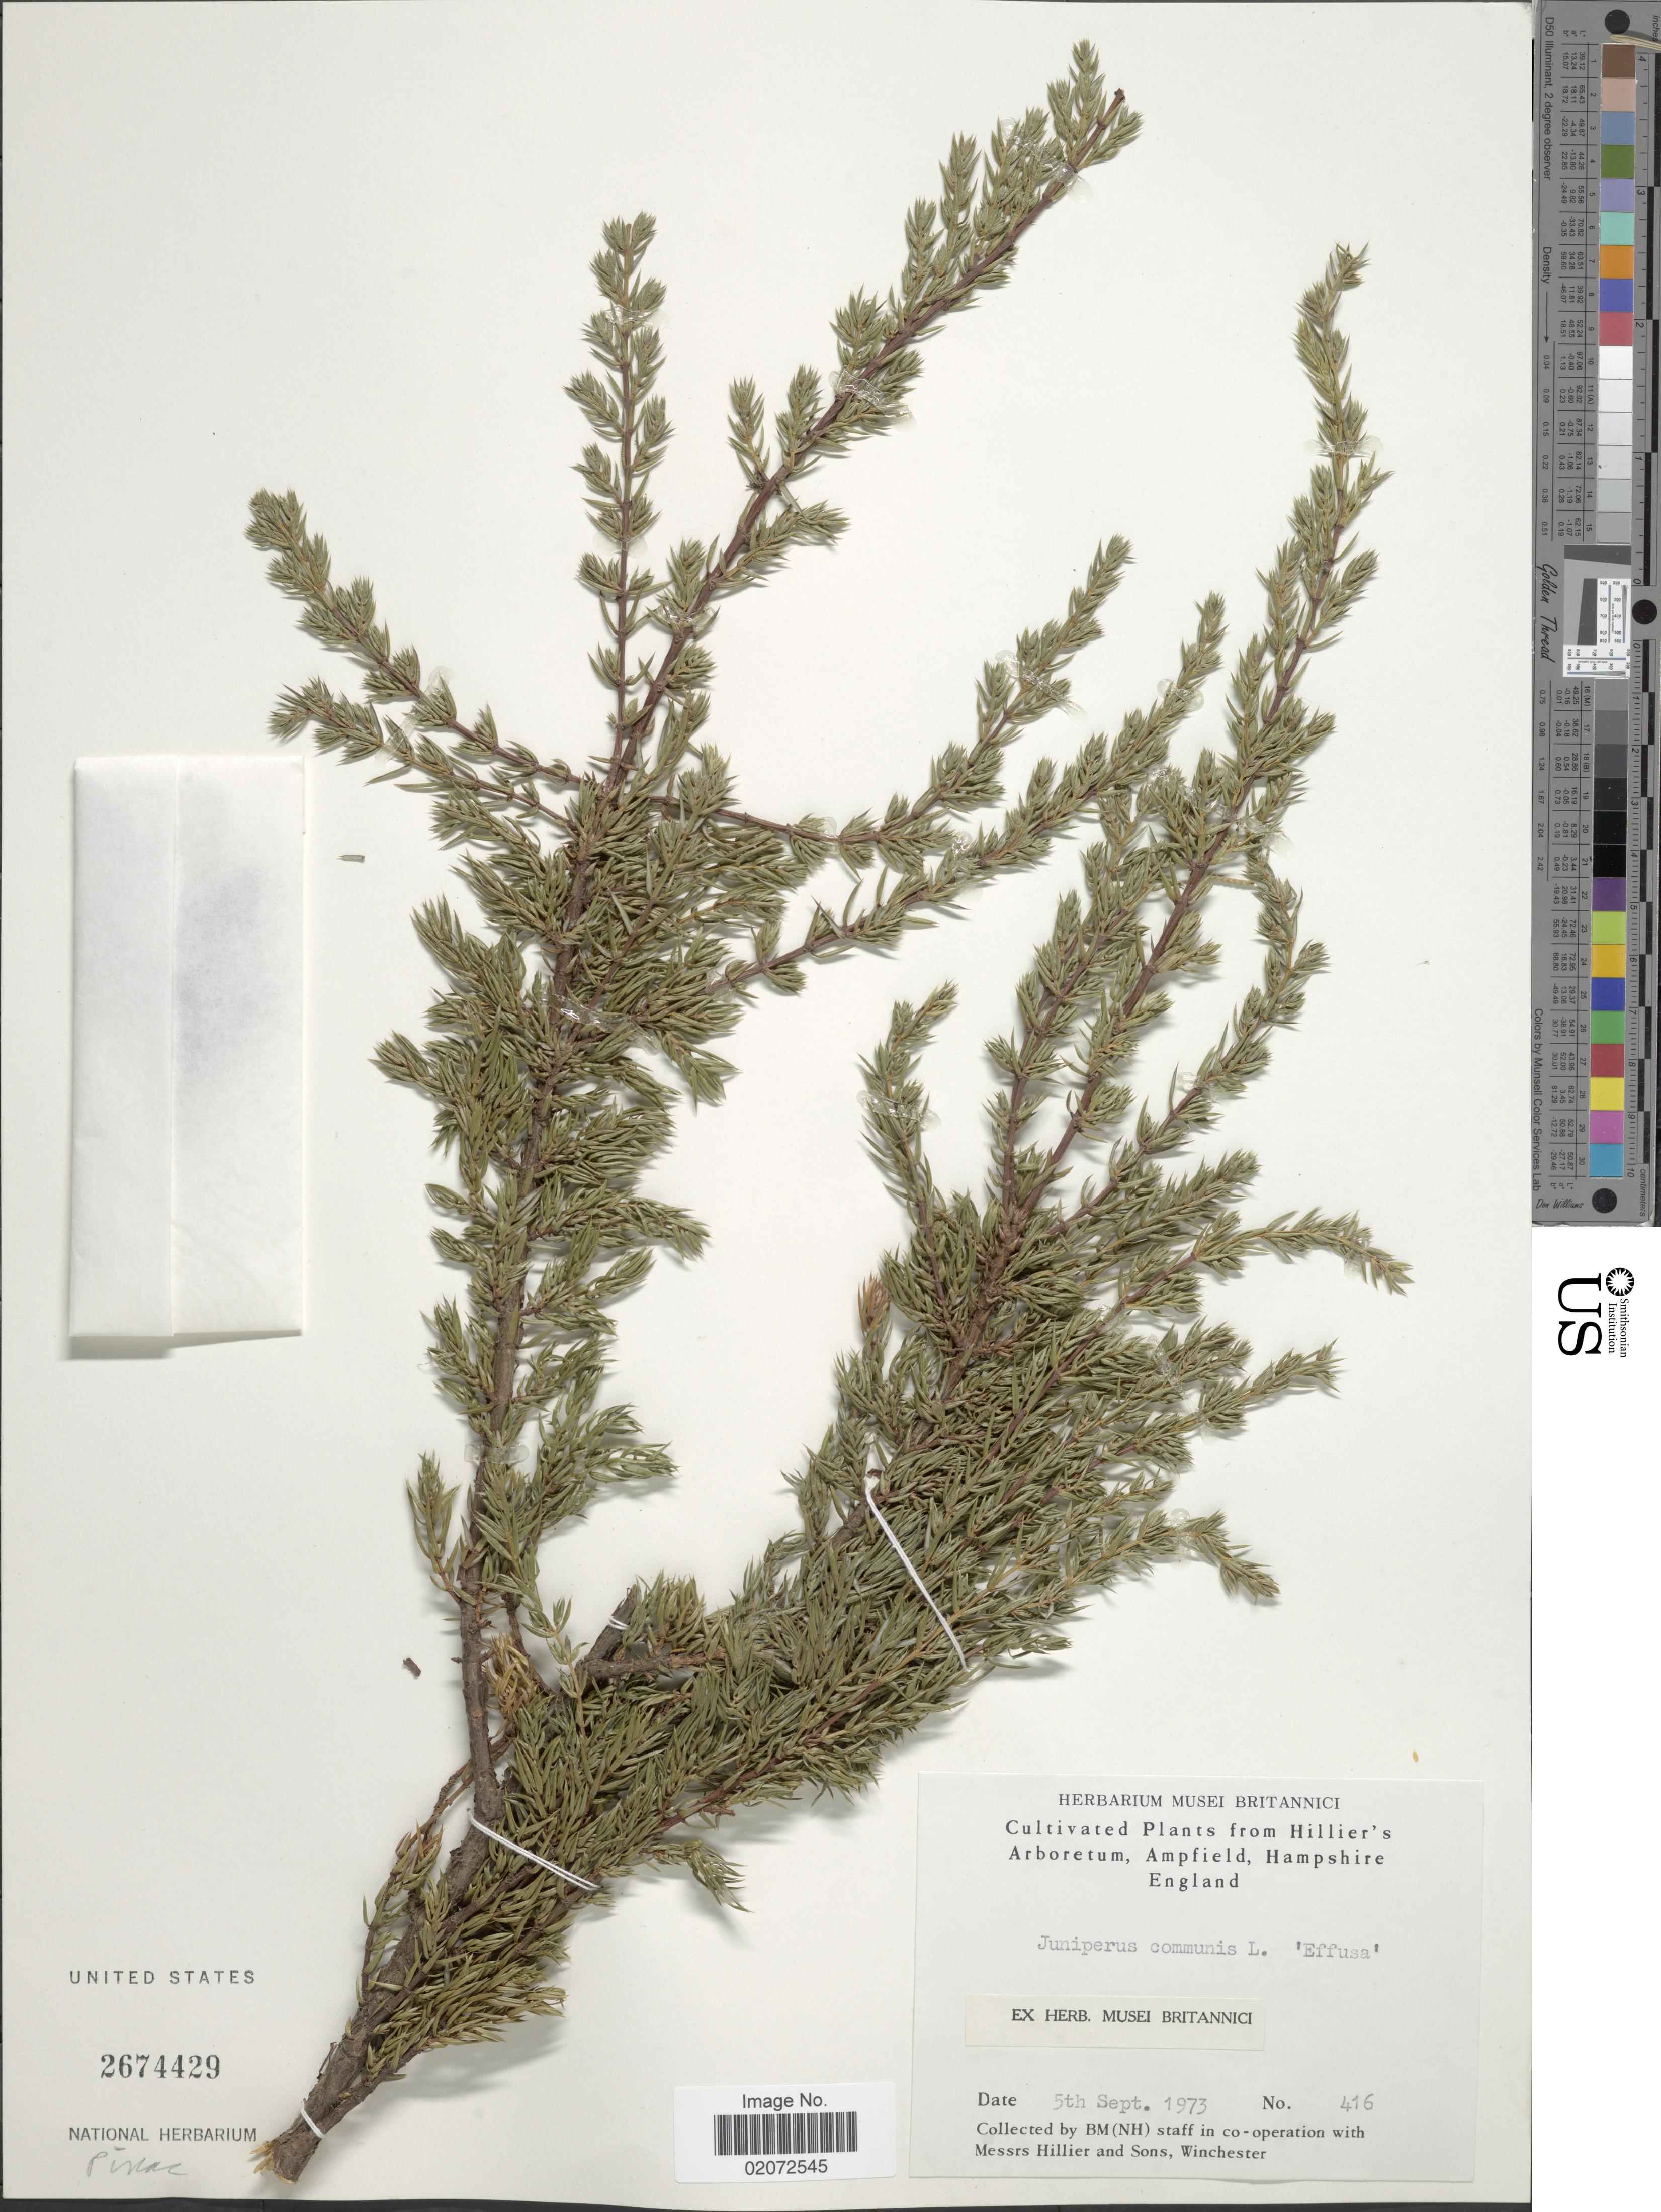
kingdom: Plantae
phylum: Tracheophyta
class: Pinopsida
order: Pinales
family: Cupressaceae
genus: Juniperus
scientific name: Juniperus communis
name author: L.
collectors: The Natural History Museum, M. Hillier & et al.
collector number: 416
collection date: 1973-09-05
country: United Kingdom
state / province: England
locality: Hillier's Arboretum, Ampfield, Hampshire, England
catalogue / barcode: US 2674429